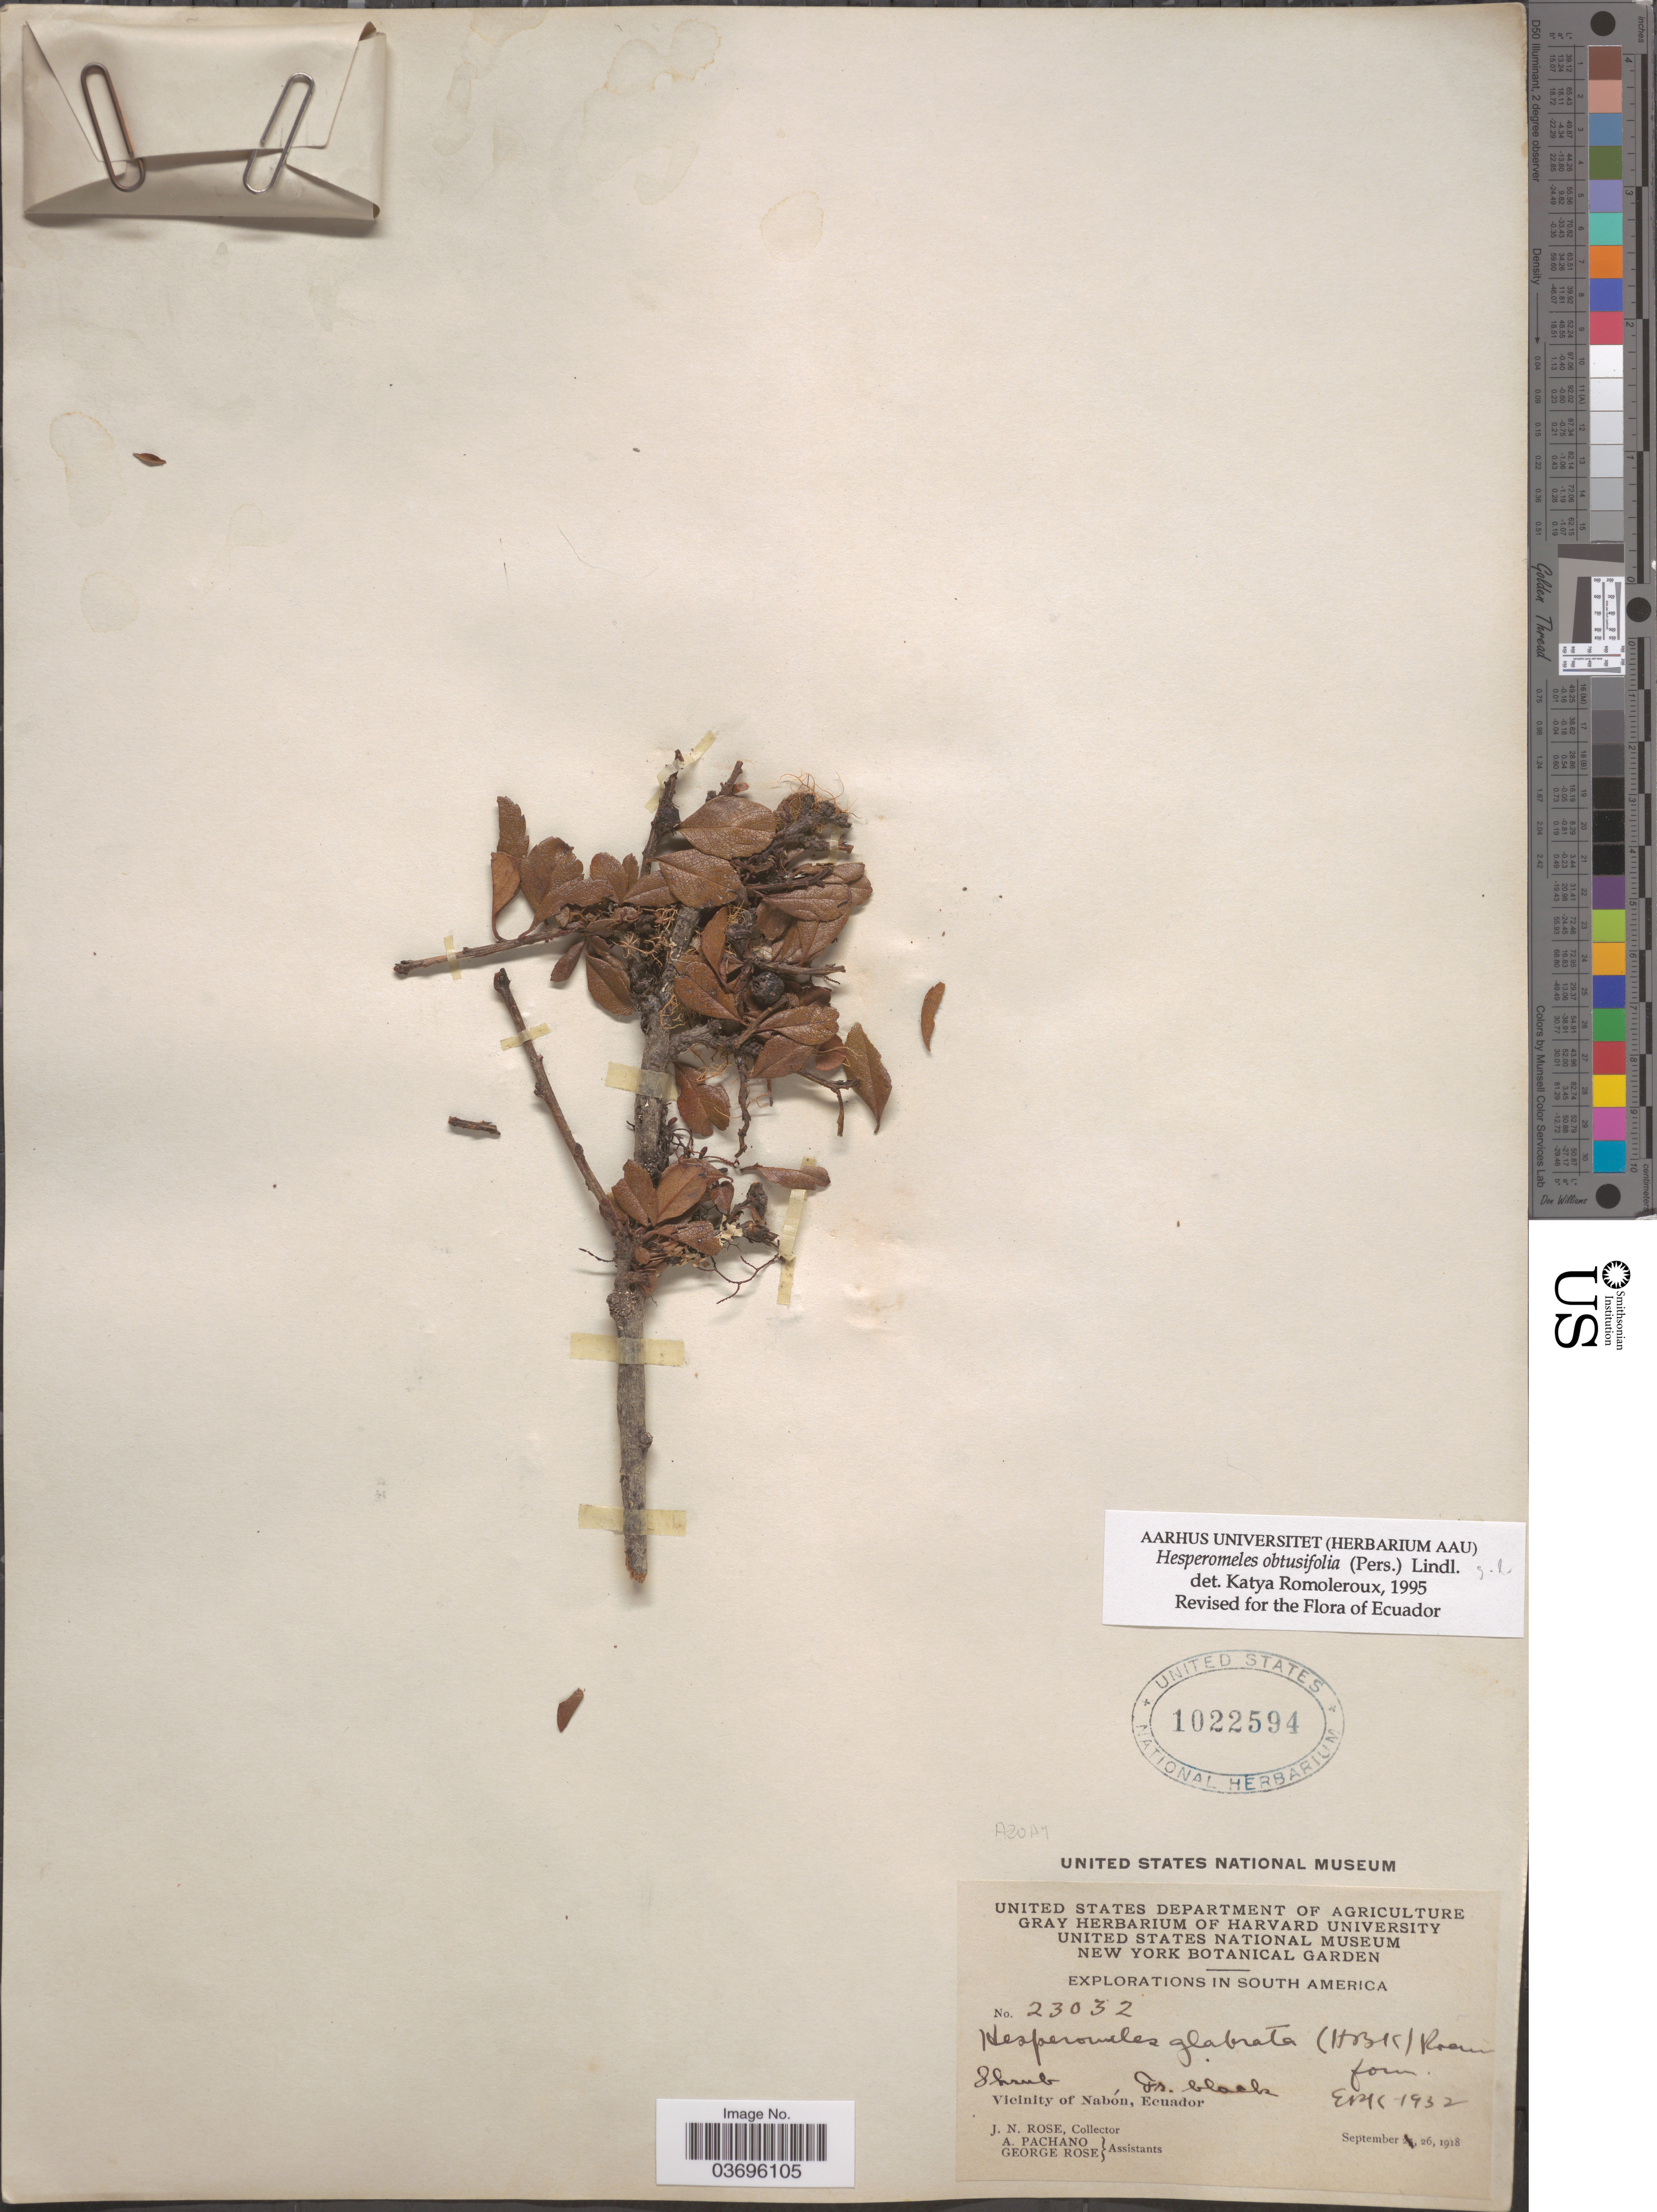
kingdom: Plantae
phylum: Tracheophyta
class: Magnoliopsida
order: Rosales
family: Rosaceae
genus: Hesperomeles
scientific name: Hesperomeles obtusifolia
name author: (Pers.) Lindl.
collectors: J. N. Rose, A. Pachano & G. Rose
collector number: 23032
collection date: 1918-09-26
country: Ecuador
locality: Vicinity of Nabón.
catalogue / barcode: US 1022594